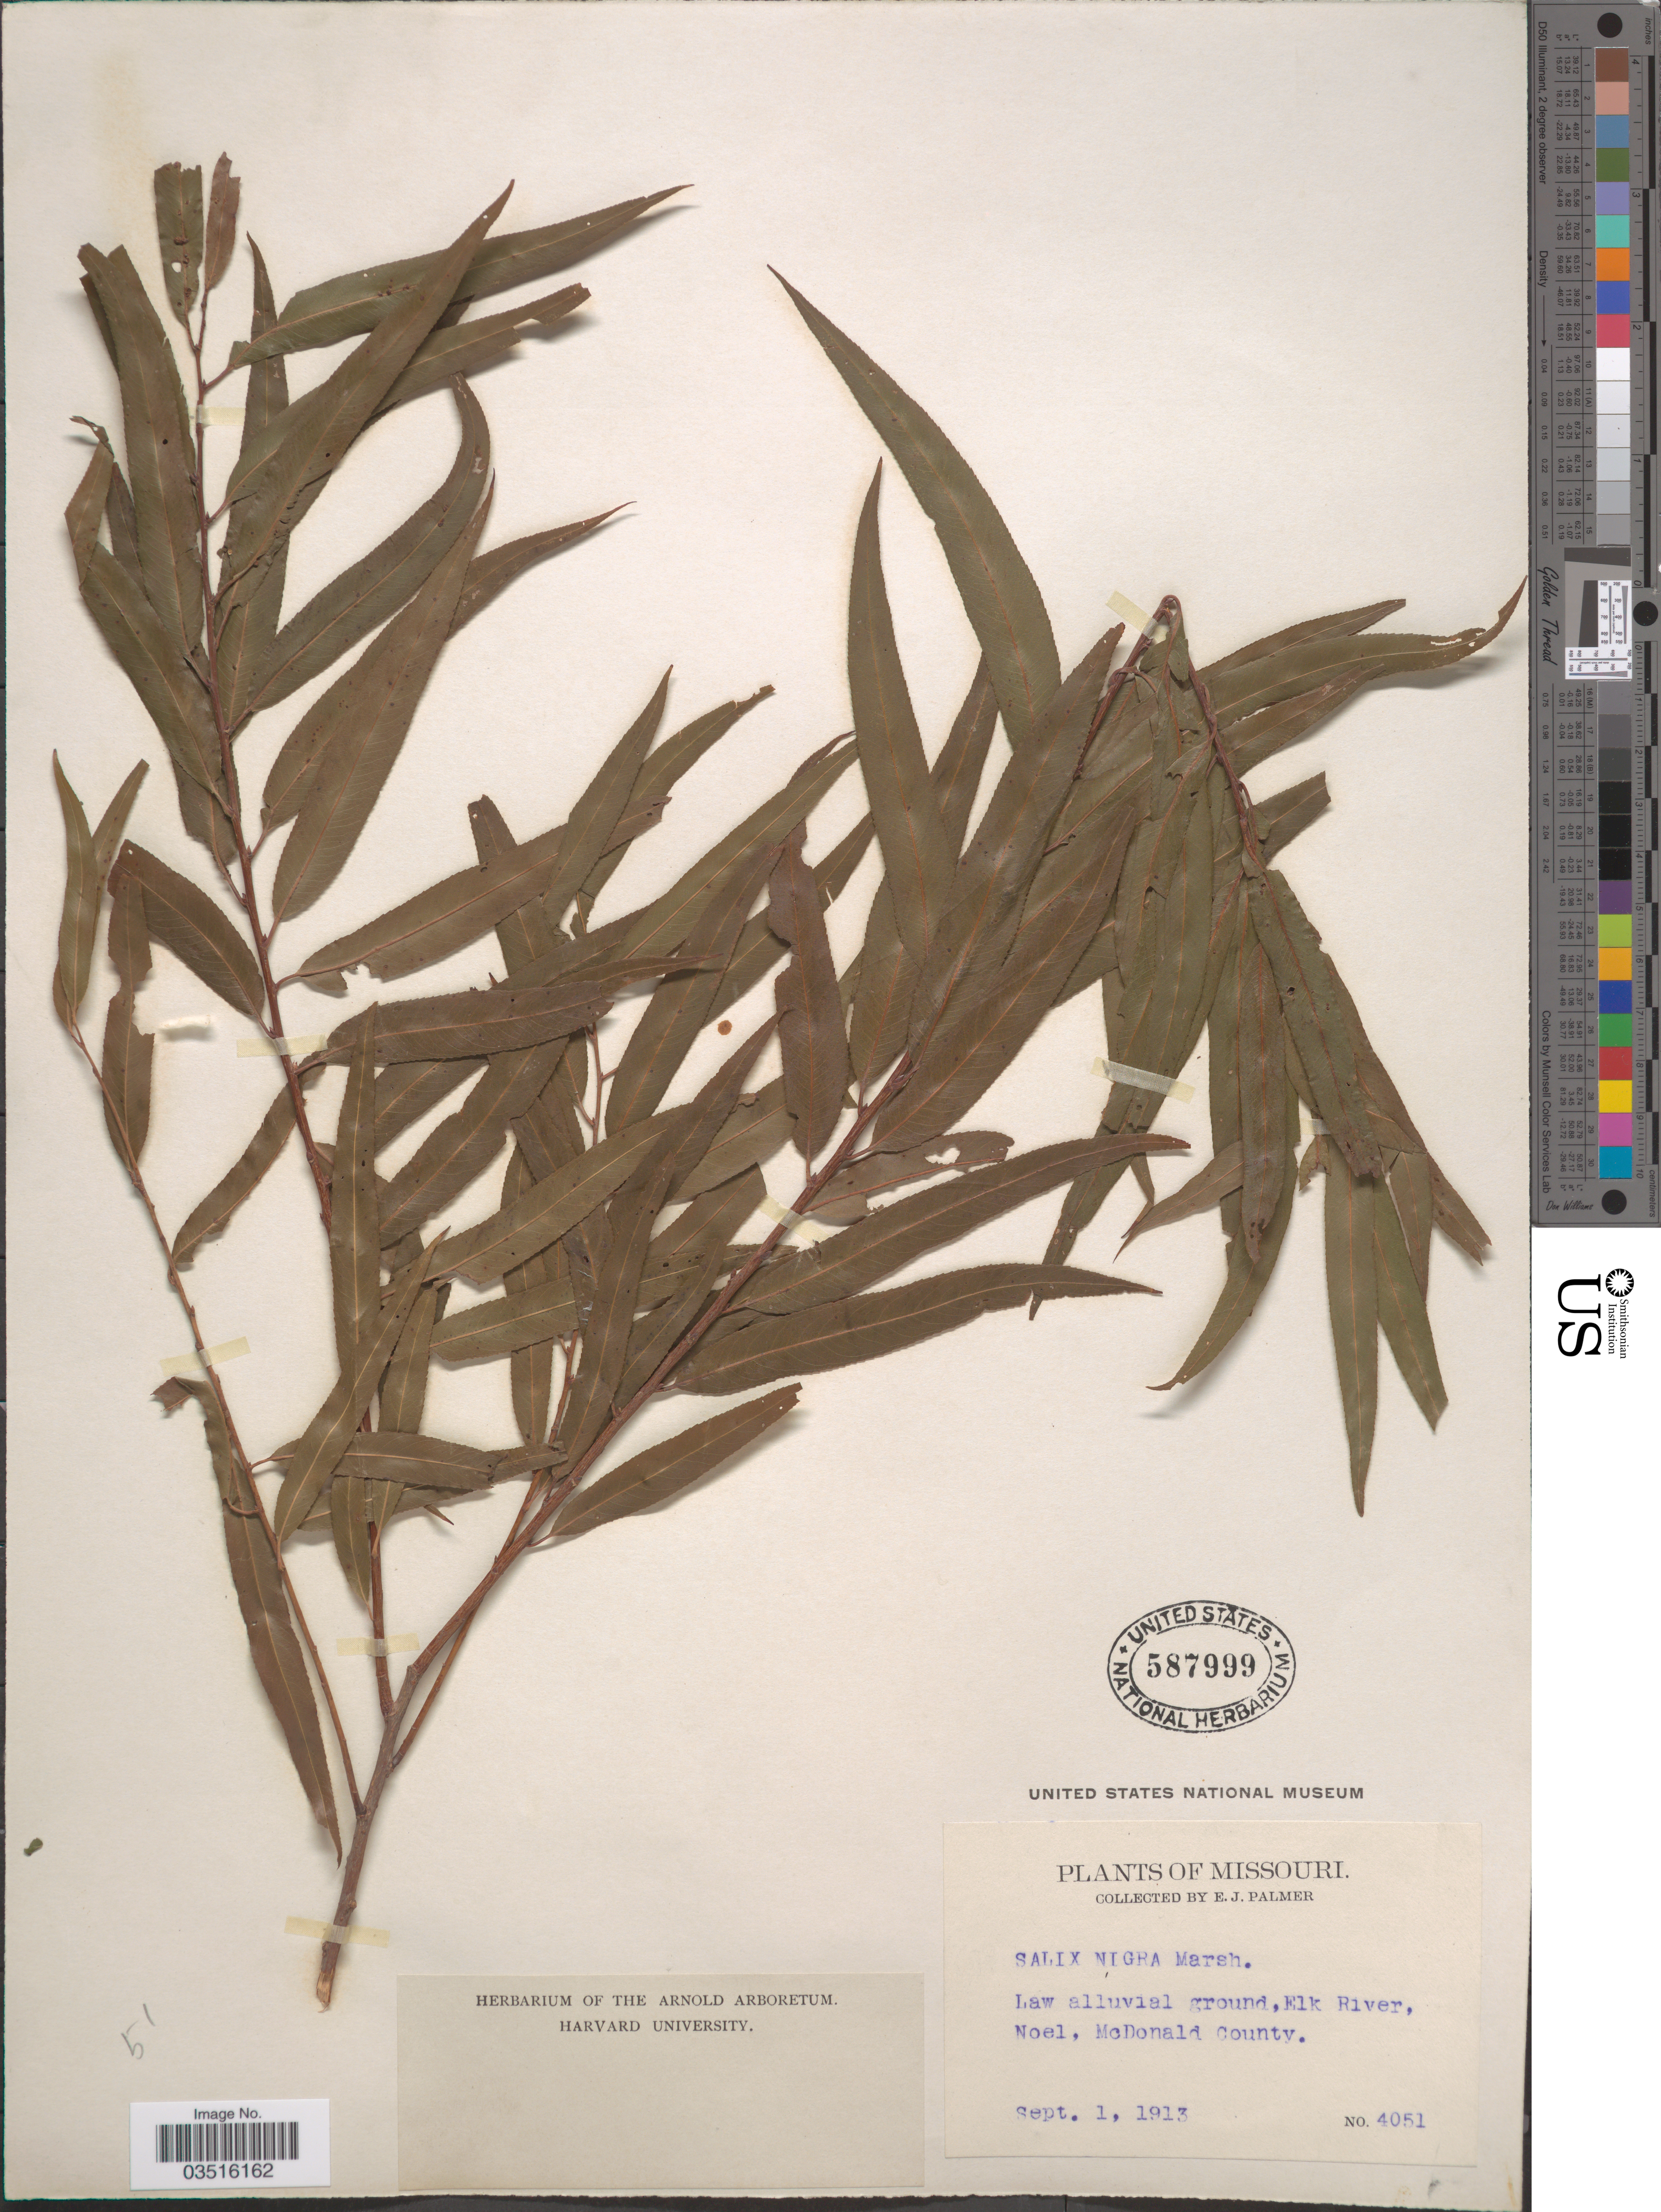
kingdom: Plantae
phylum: Tracheophyta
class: Magnoliopsida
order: Malpighiales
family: Salicaceae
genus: Salix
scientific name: Salix nigra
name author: Marshall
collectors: E. J. Palmer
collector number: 4051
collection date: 1913-09-01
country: United States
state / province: Missouri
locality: Elk River, Noel, McDonald County.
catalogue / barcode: US 587999